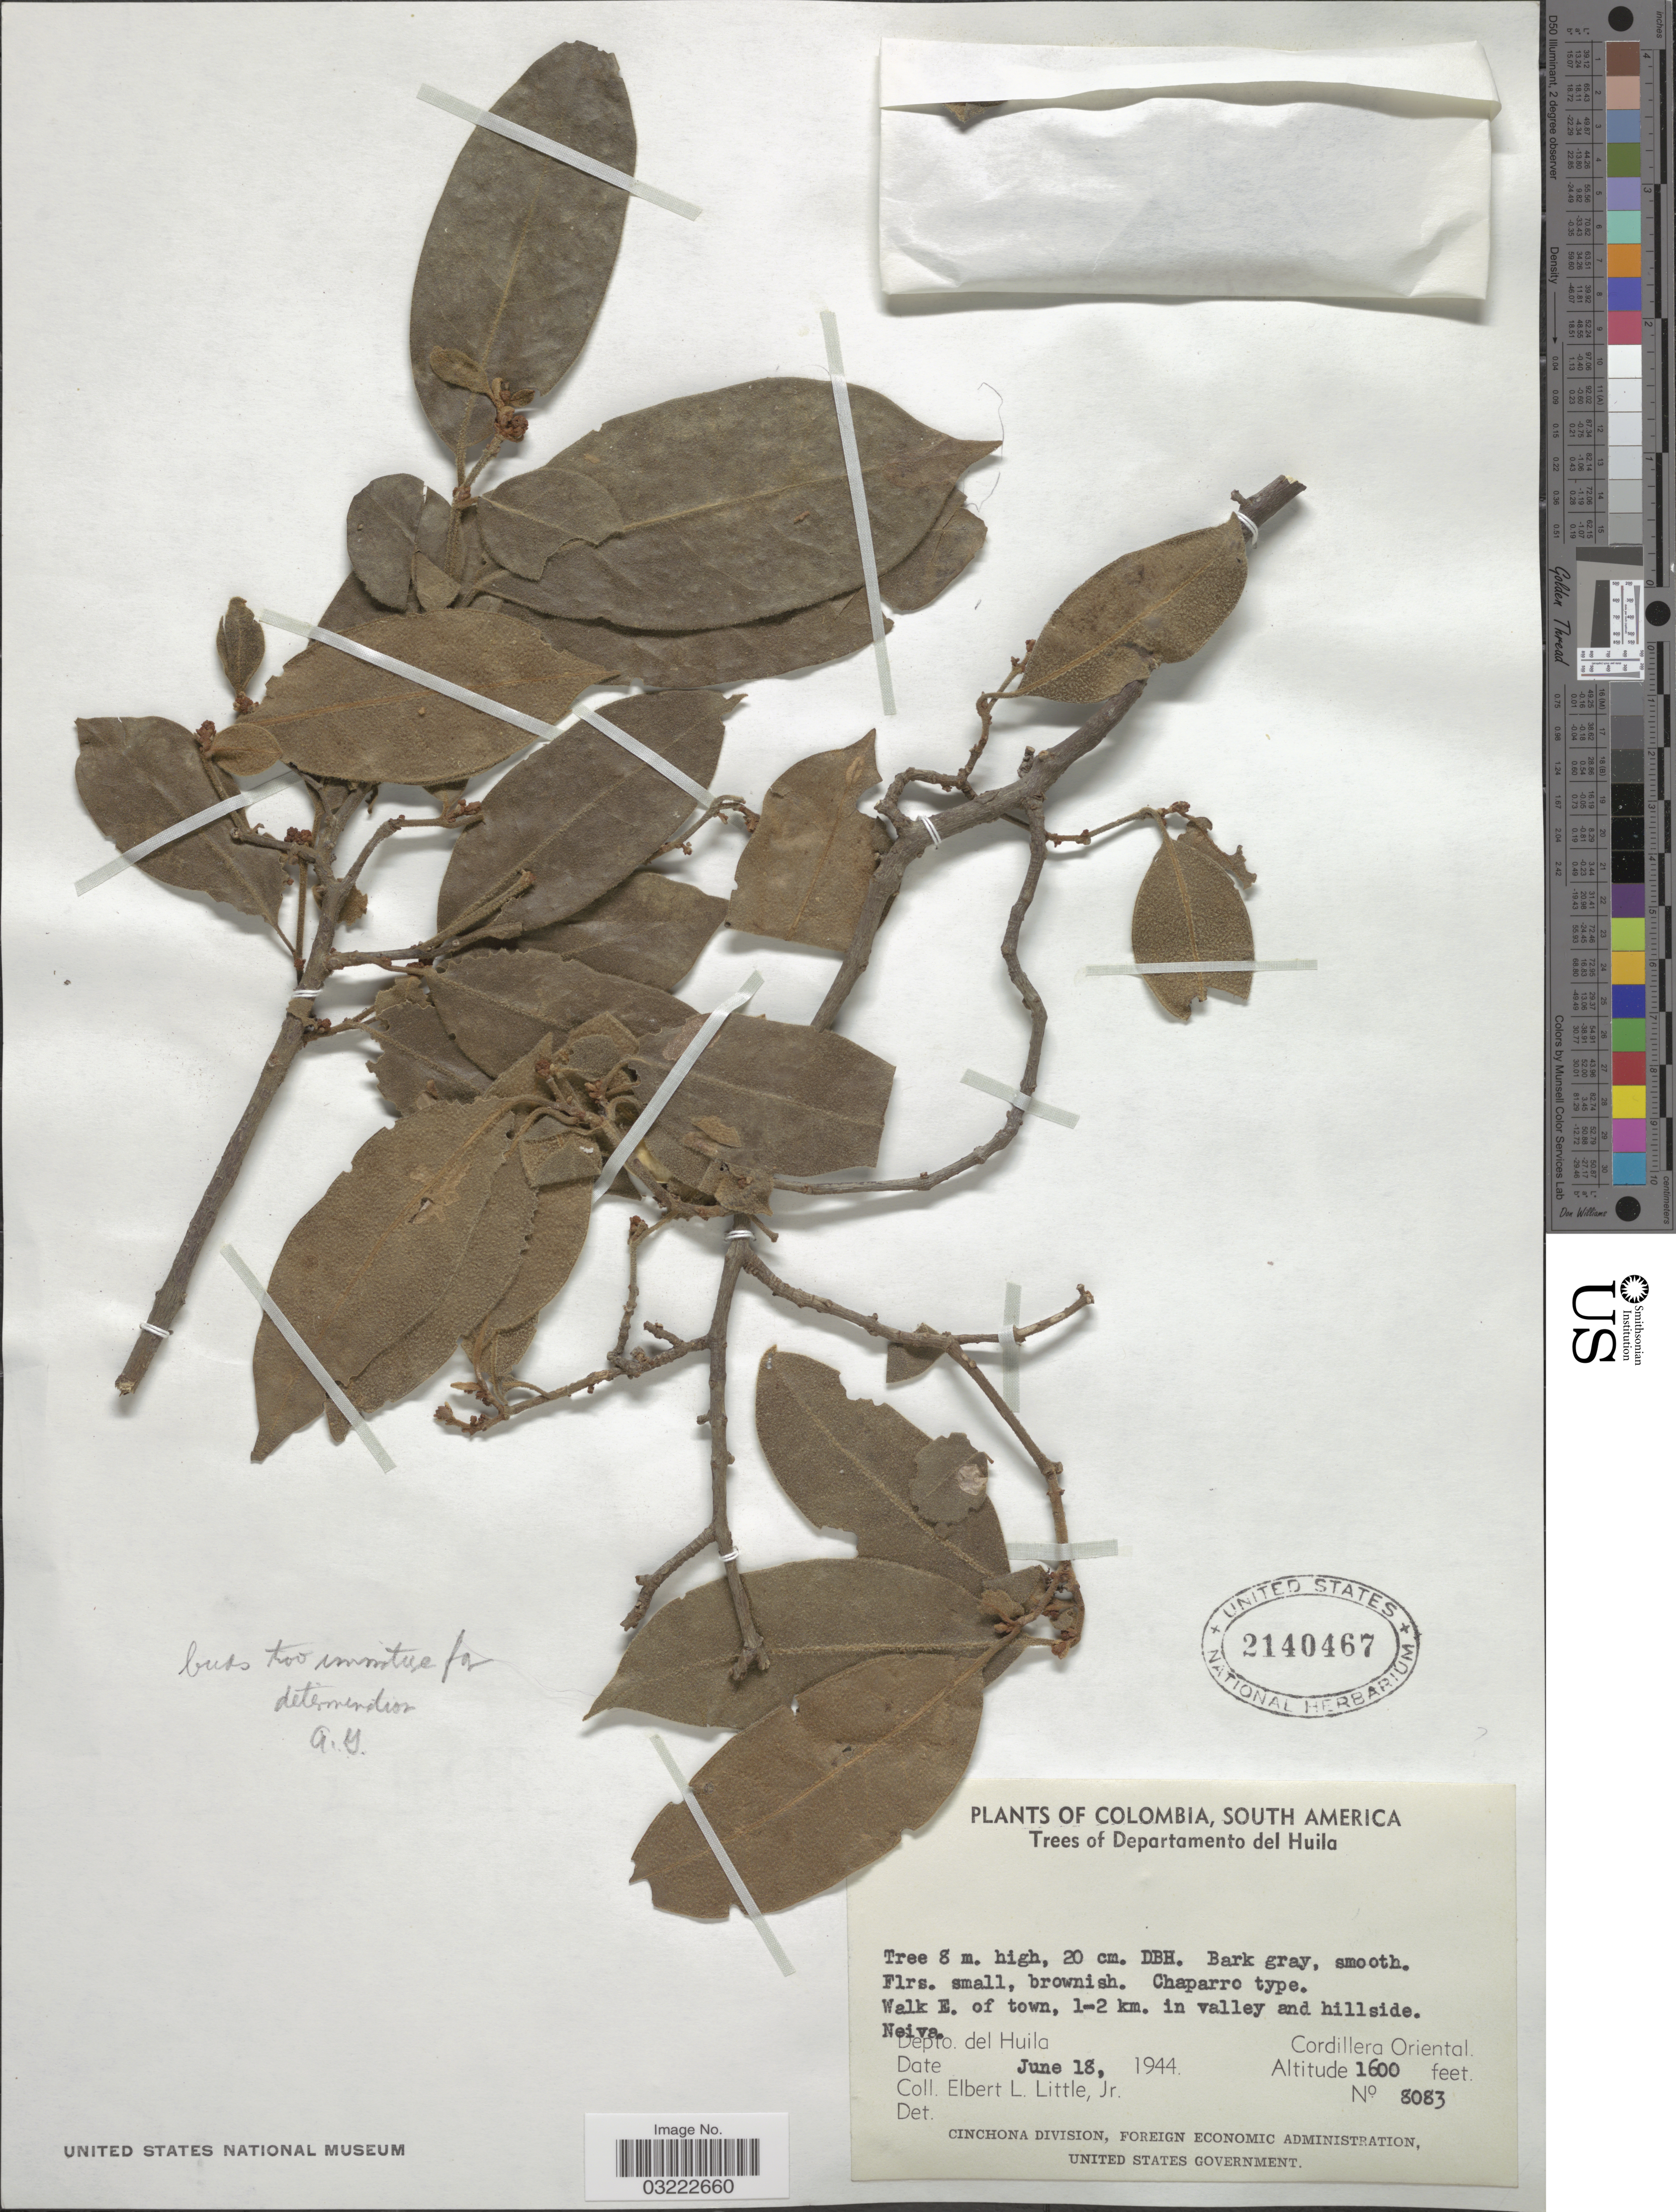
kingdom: Plantae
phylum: Tracheophyta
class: Magnoliopsida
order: Caryophyllales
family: Nyctaginaceae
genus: Guapira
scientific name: Guapira pubescens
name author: (Kunth) Lundell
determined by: Ávila, F. A.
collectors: E. L. Little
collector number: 8083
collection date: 1944-06-18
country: Colombia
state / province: Huila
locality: Walk E. of town, 1-2 km. in valley and hillside. Neiva. Depto. del Huila, Cordillera Oriental.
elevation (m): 488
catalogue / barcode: US 2140467